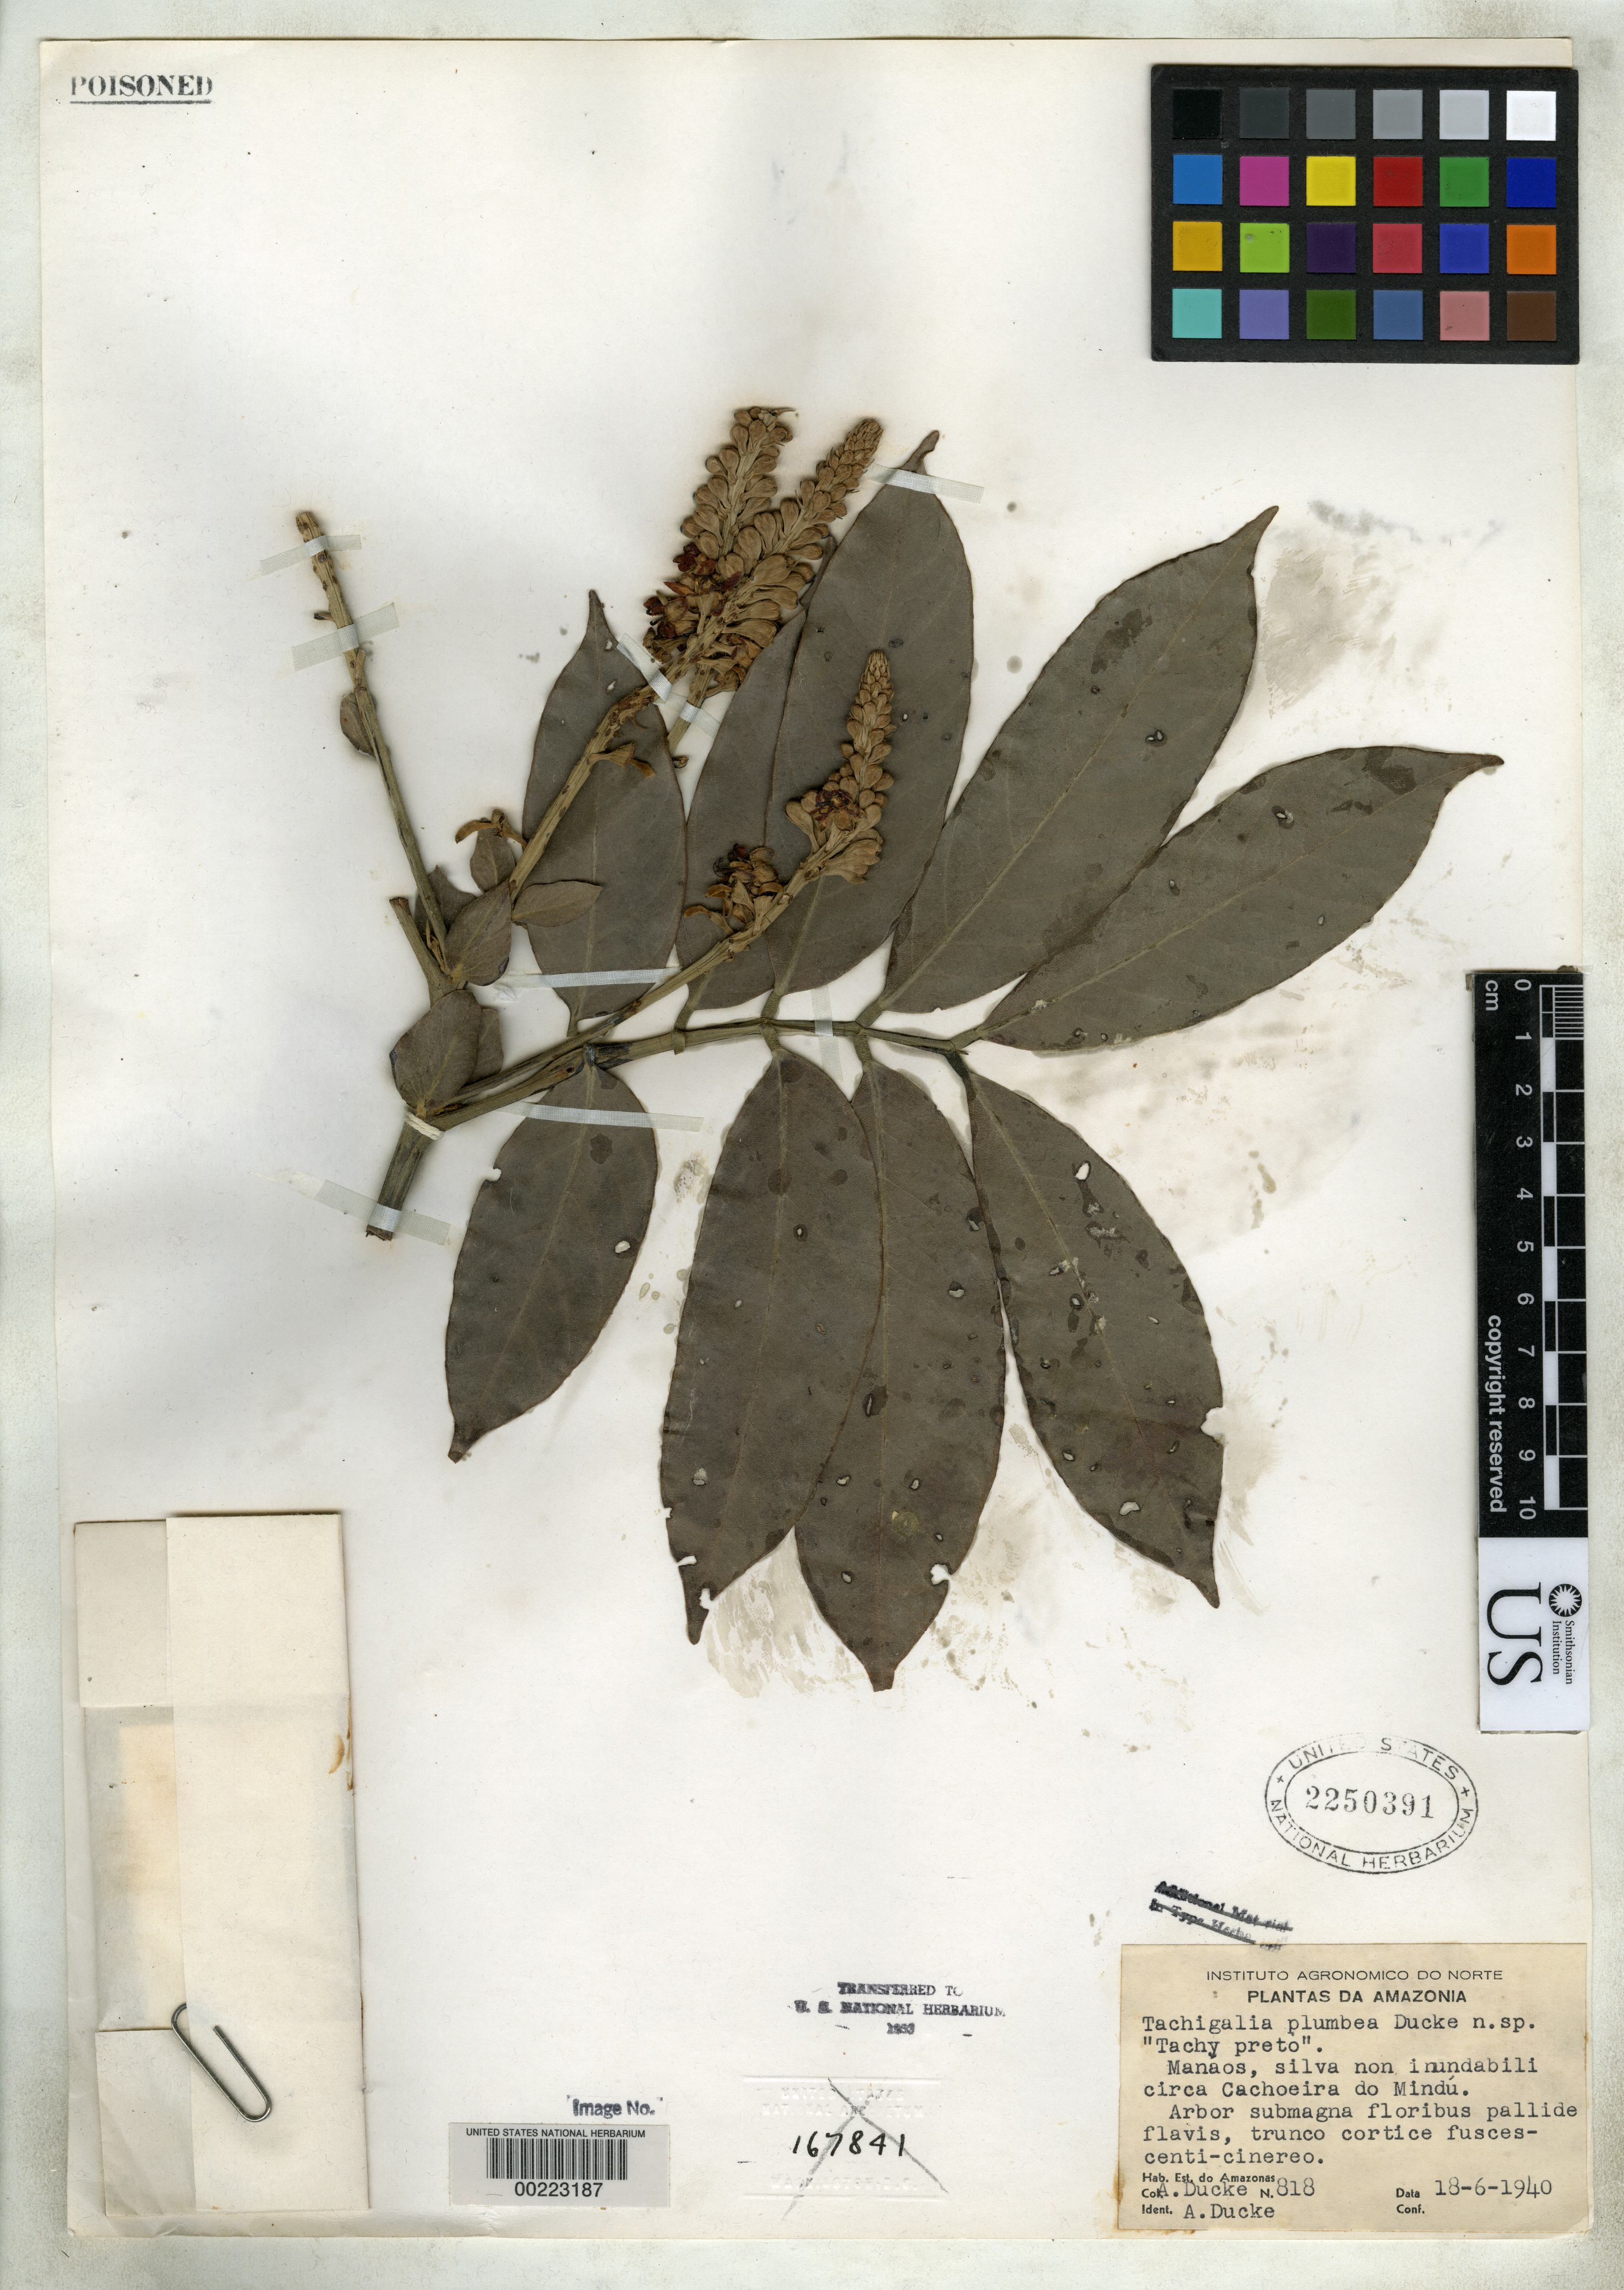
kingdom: Plantae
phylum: Tracheophyta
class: Magnoliopsida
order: Fabales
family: Fabaceae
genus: Tachigali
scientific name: Tachigali plumbea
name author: Ducke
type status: Isosyntype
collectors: A. Ducke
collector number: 818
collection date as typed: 18 Jun 1940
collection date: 1940-06-18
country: Brazil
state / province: Amazonas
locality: Manaos, circa Cachoeira do Mindu.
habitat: Silva non inundabili.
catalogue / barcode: US 2250391